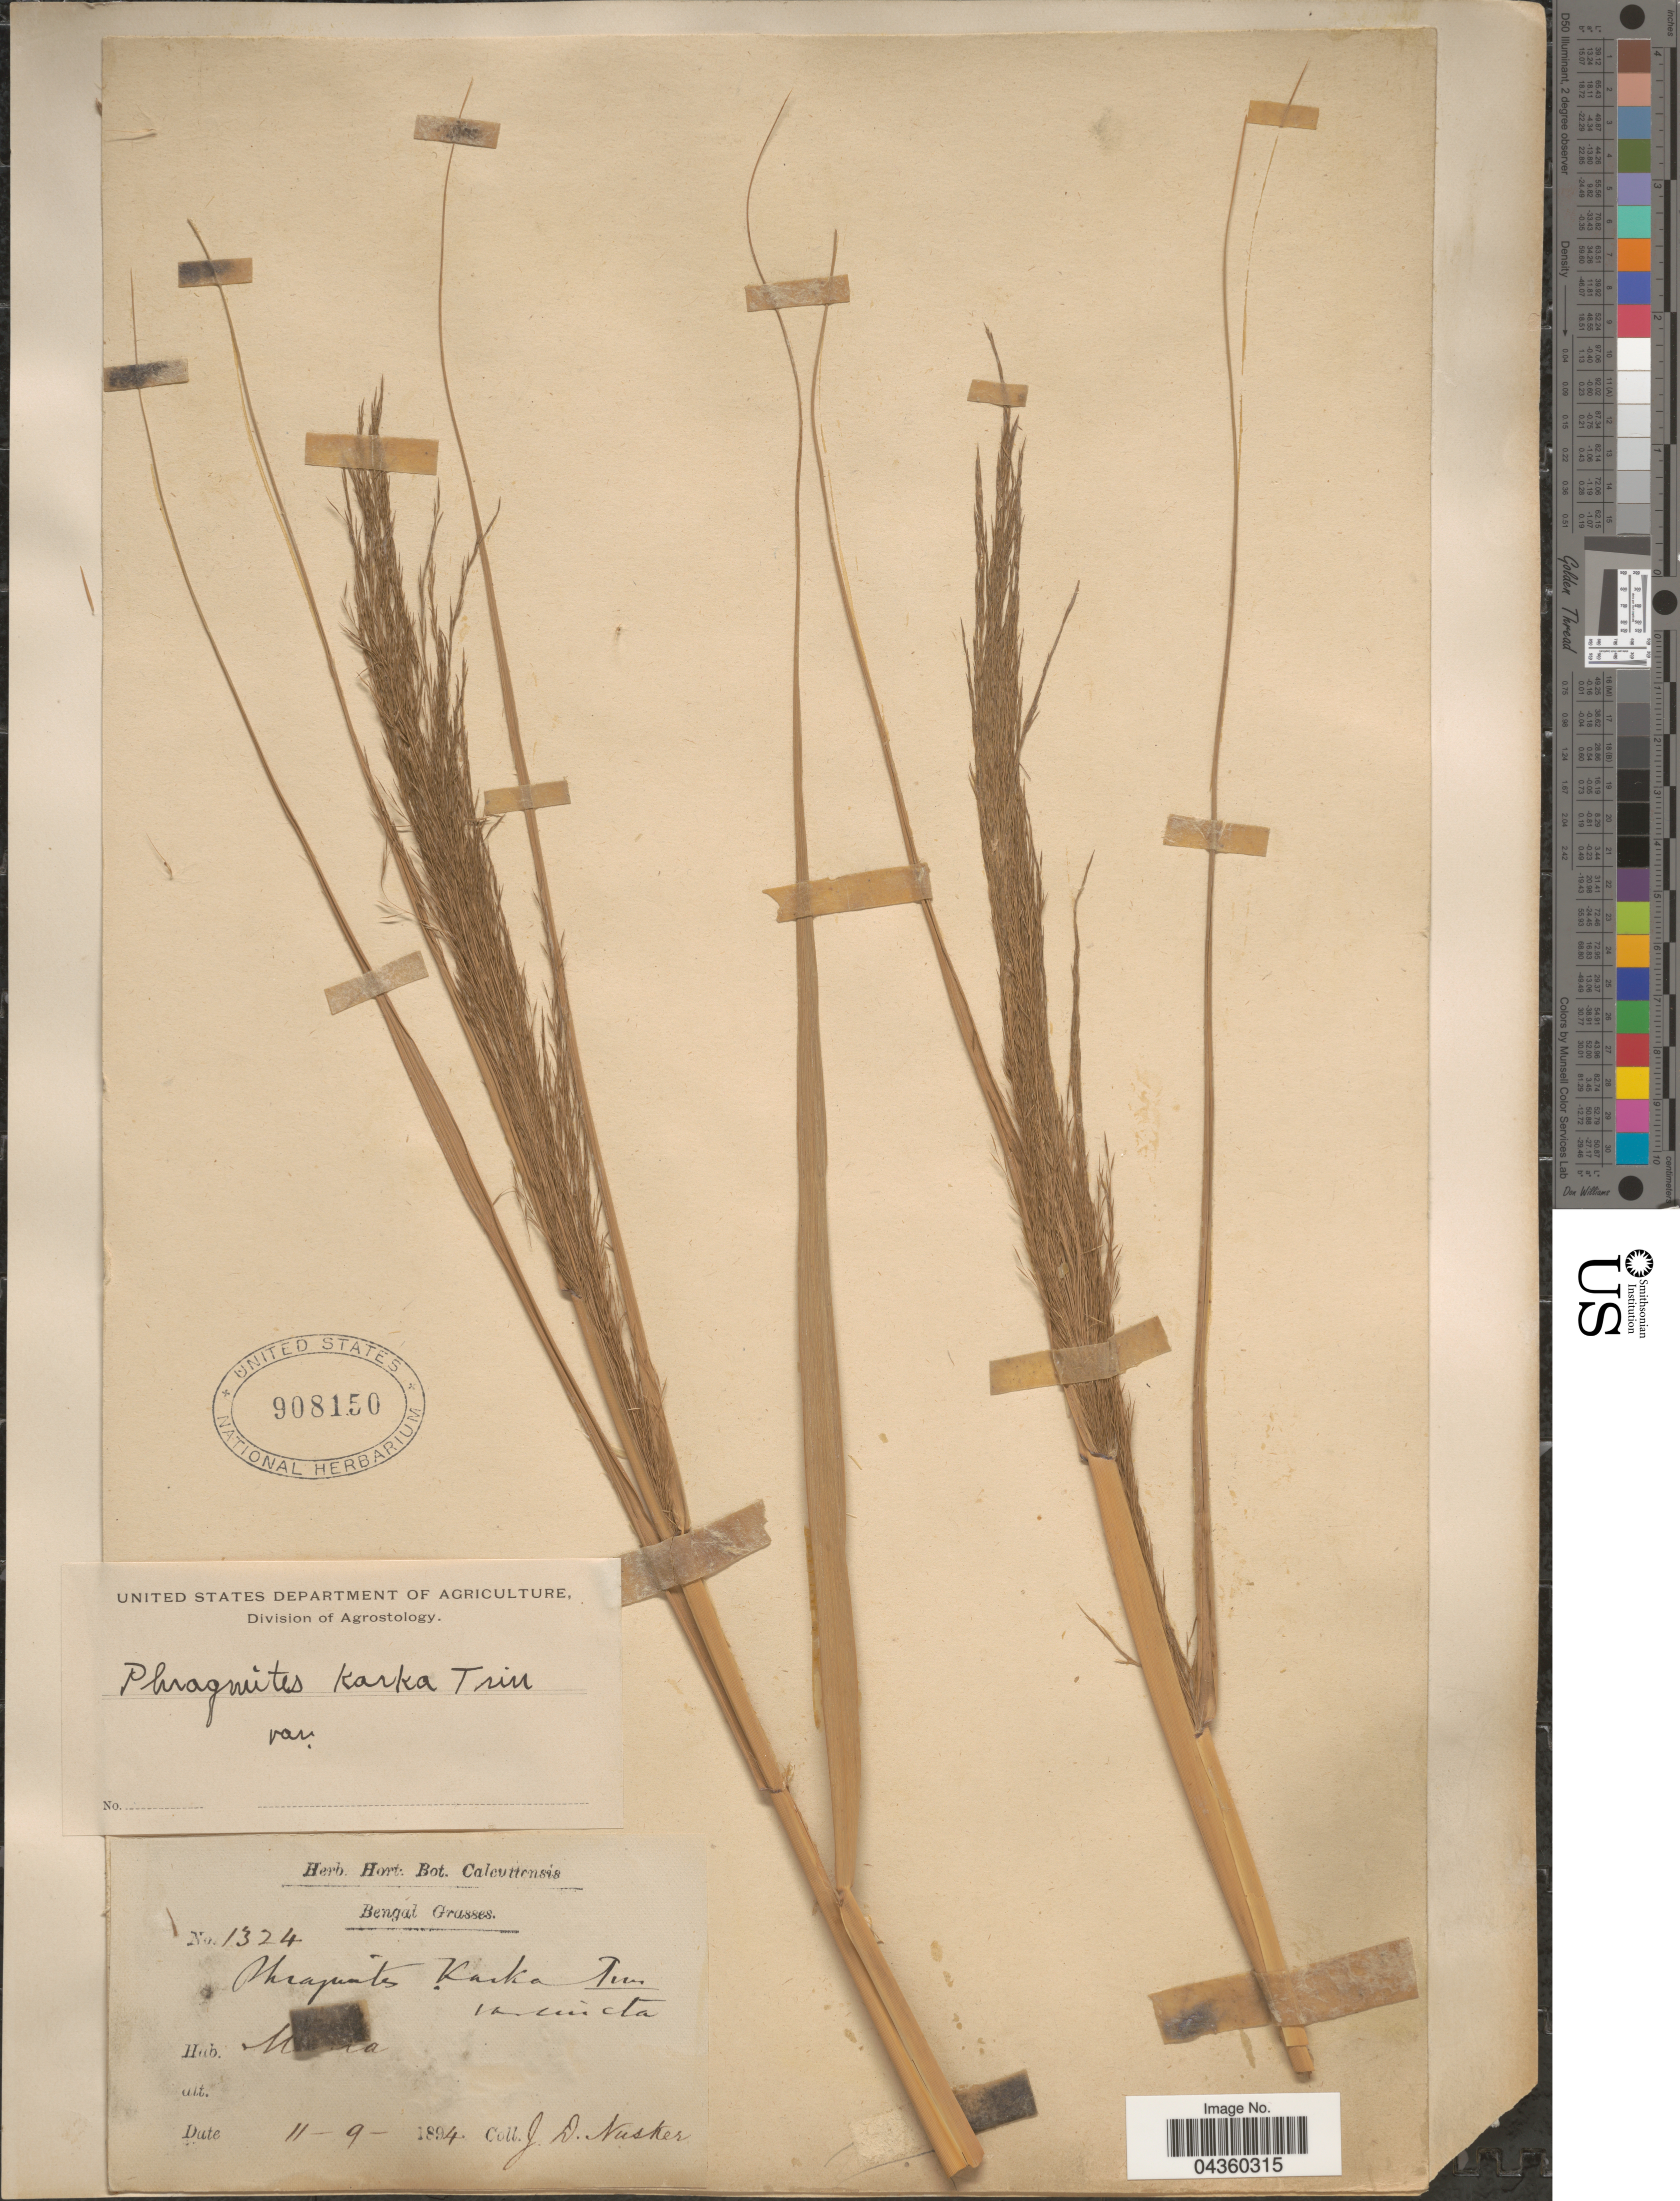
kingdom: Plantae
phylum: Tracheophyta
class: Liliopsida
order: Poales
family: Poaceae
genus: Phragmites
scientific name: Phragmites karka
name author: (Retz.) Trin. ex Steud.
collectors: J. D. Nusker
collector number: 1324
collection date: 1894-09-11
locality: Bengal. M [illegible text]a.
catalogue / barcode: US 908150